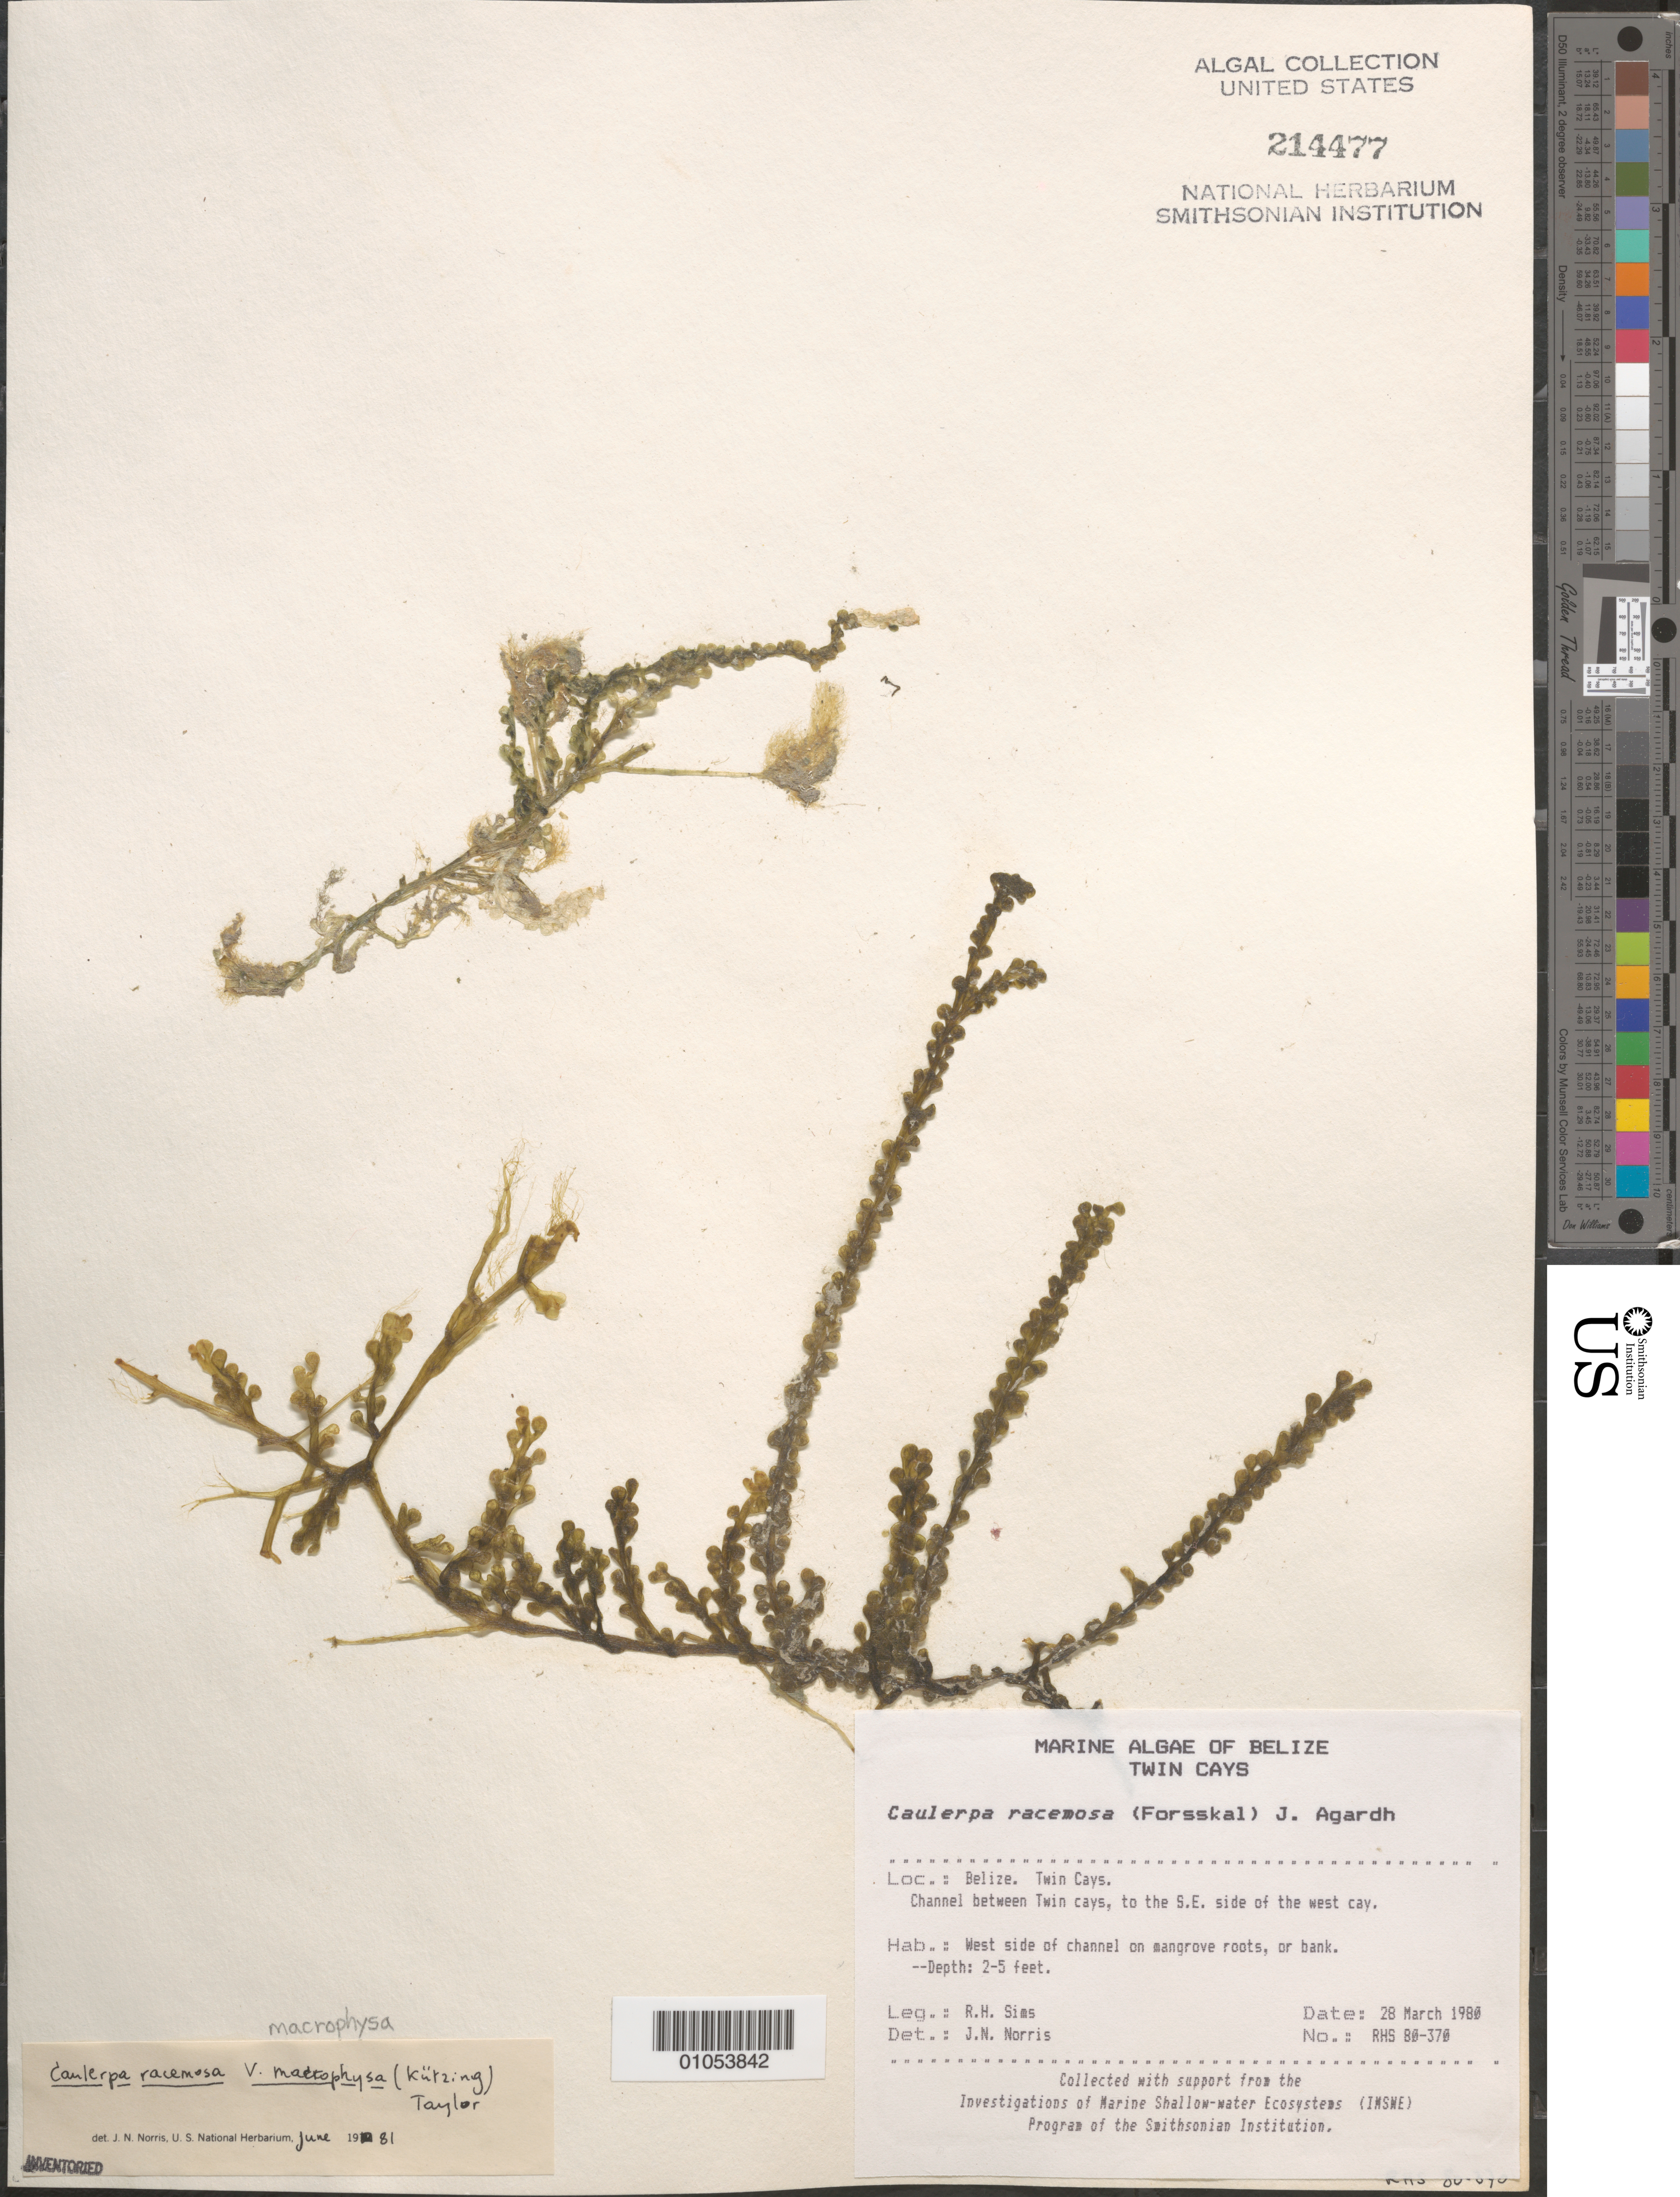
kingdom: Plantae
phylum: Chlorophyta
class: Ulvophyceae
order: Bryopsidales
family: Caulerpaceae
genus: Caulerpa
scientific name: Caulerpa racemosa var. macrophysa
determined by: Norris, James N.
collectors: R. H. Sims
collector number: RHS 80-370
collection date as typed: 28 Mar 1980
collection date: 1980-03-28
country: Belize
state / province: Stann Creek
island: West Cay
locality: Southeast of West Cay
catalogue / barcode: US 214477